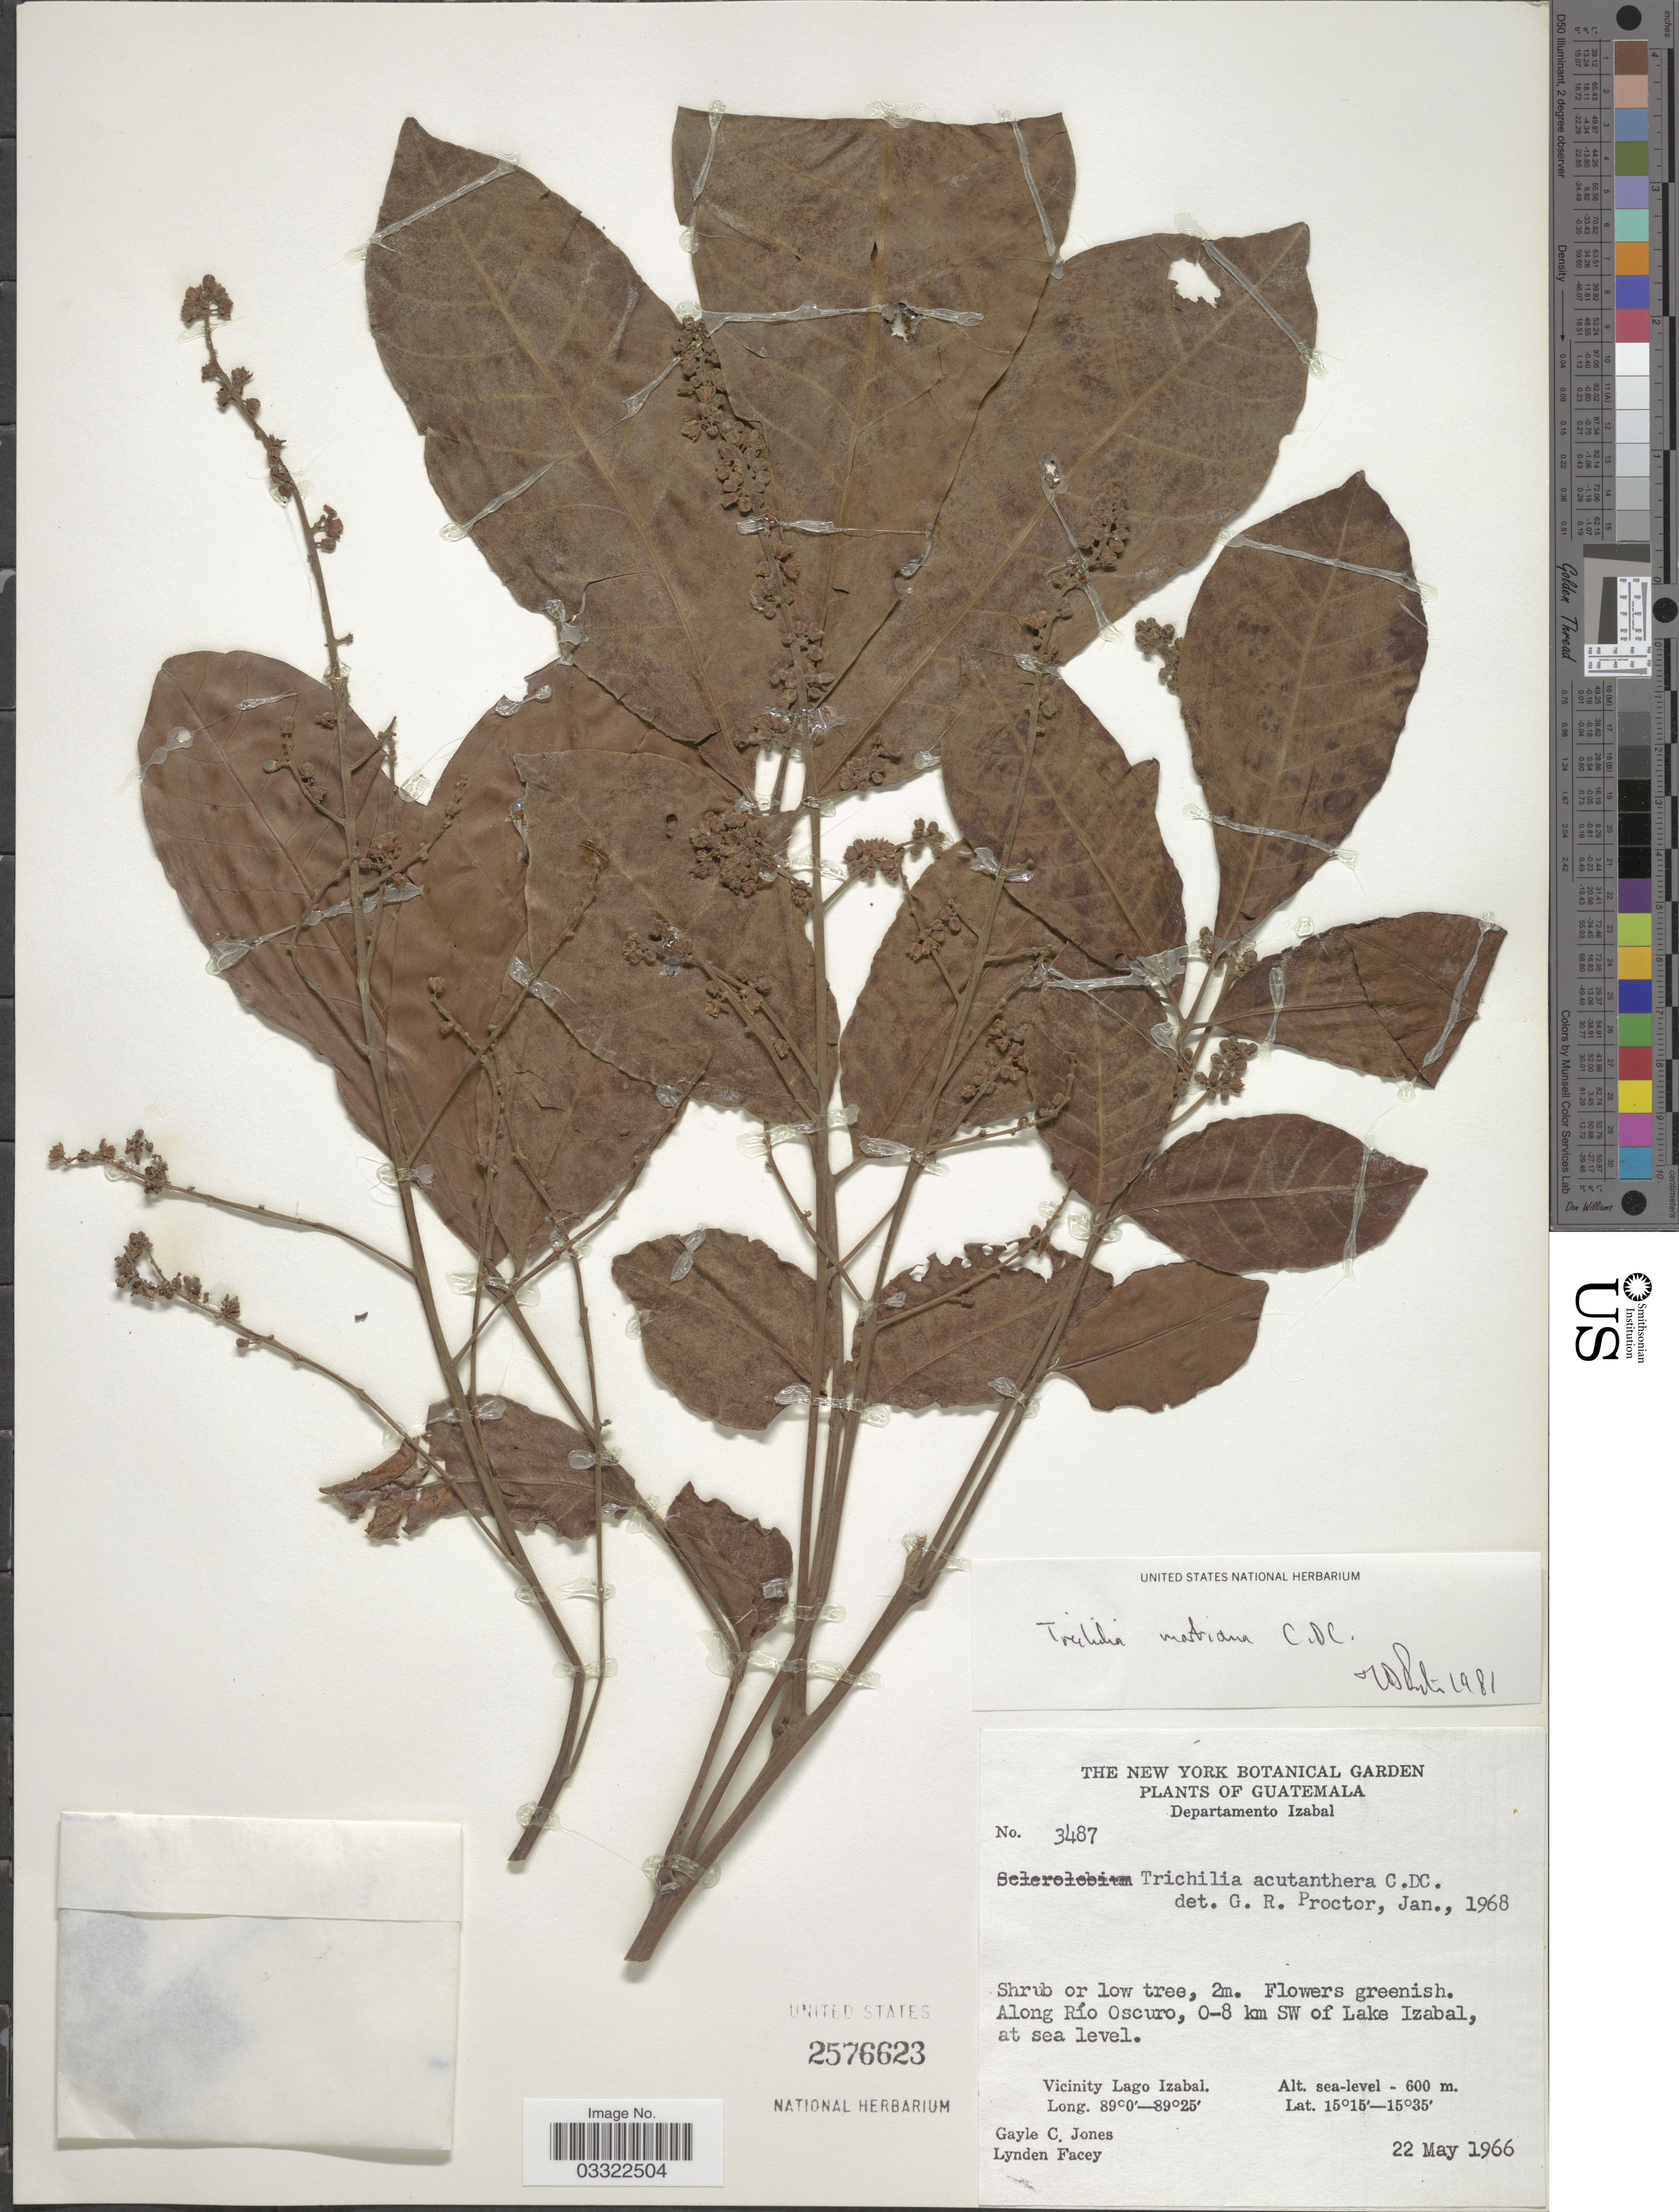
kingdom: Plantae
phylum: Tracheophyta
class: Magnoliopsida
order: Sapindales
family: Meliaceae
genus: Trichilia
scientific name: Trichilia martiana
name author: C. DC.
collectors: G. C. Jones & L. Facey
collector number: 3487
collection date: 1966-05-22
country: Guatemala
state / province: Izabal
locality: Departamento Izabal. Along Río Oscuro, 0-8 km SW of Lake Izabal. Vicinity of Lago Izabal.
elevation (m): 0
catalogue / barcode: US 2576623